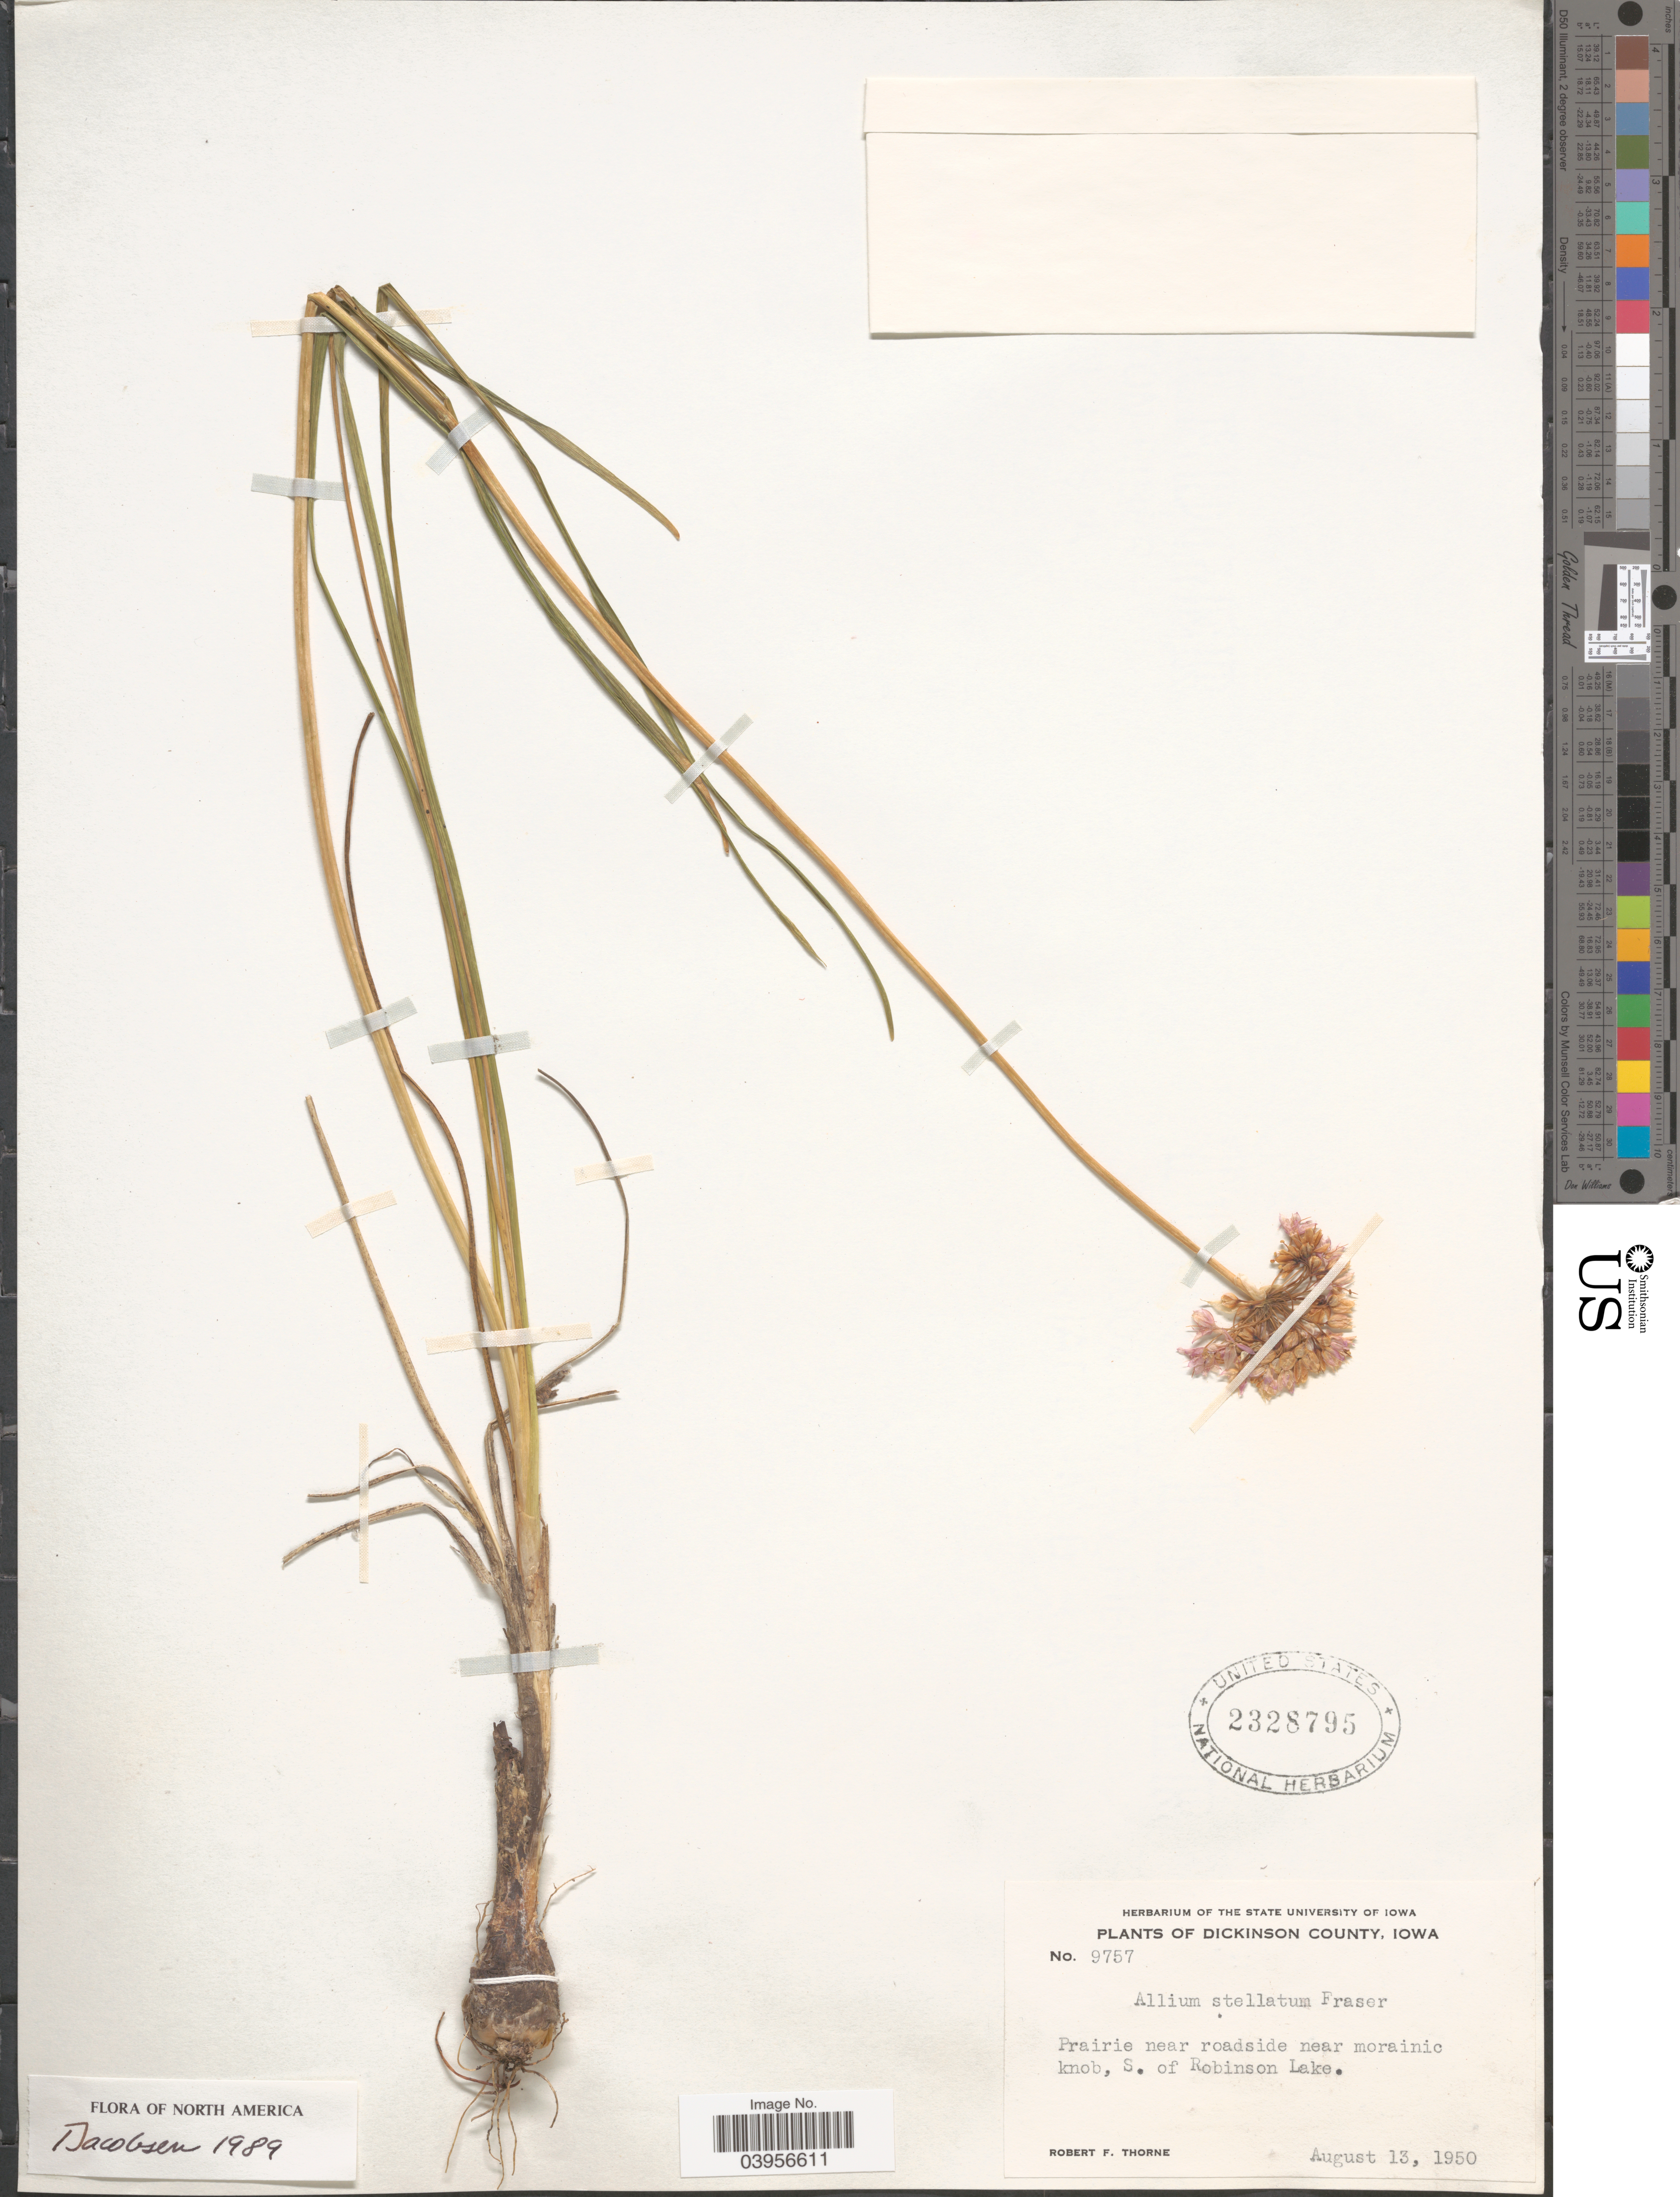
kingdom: Plantae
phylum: Tracheophyta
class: Liliopsida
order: Asparagales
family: Amaryllidaceae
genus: Allium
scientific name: Allium stellatum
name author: Nutt. ex Ker Gawl.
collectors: R. F. Thorne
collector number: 9757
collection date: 1950-08-13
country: United States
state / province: Iowa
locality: Dickinson County. Prairie near roadside near morainic knob, S. of Robinson Lake.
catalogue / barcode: US 2328795